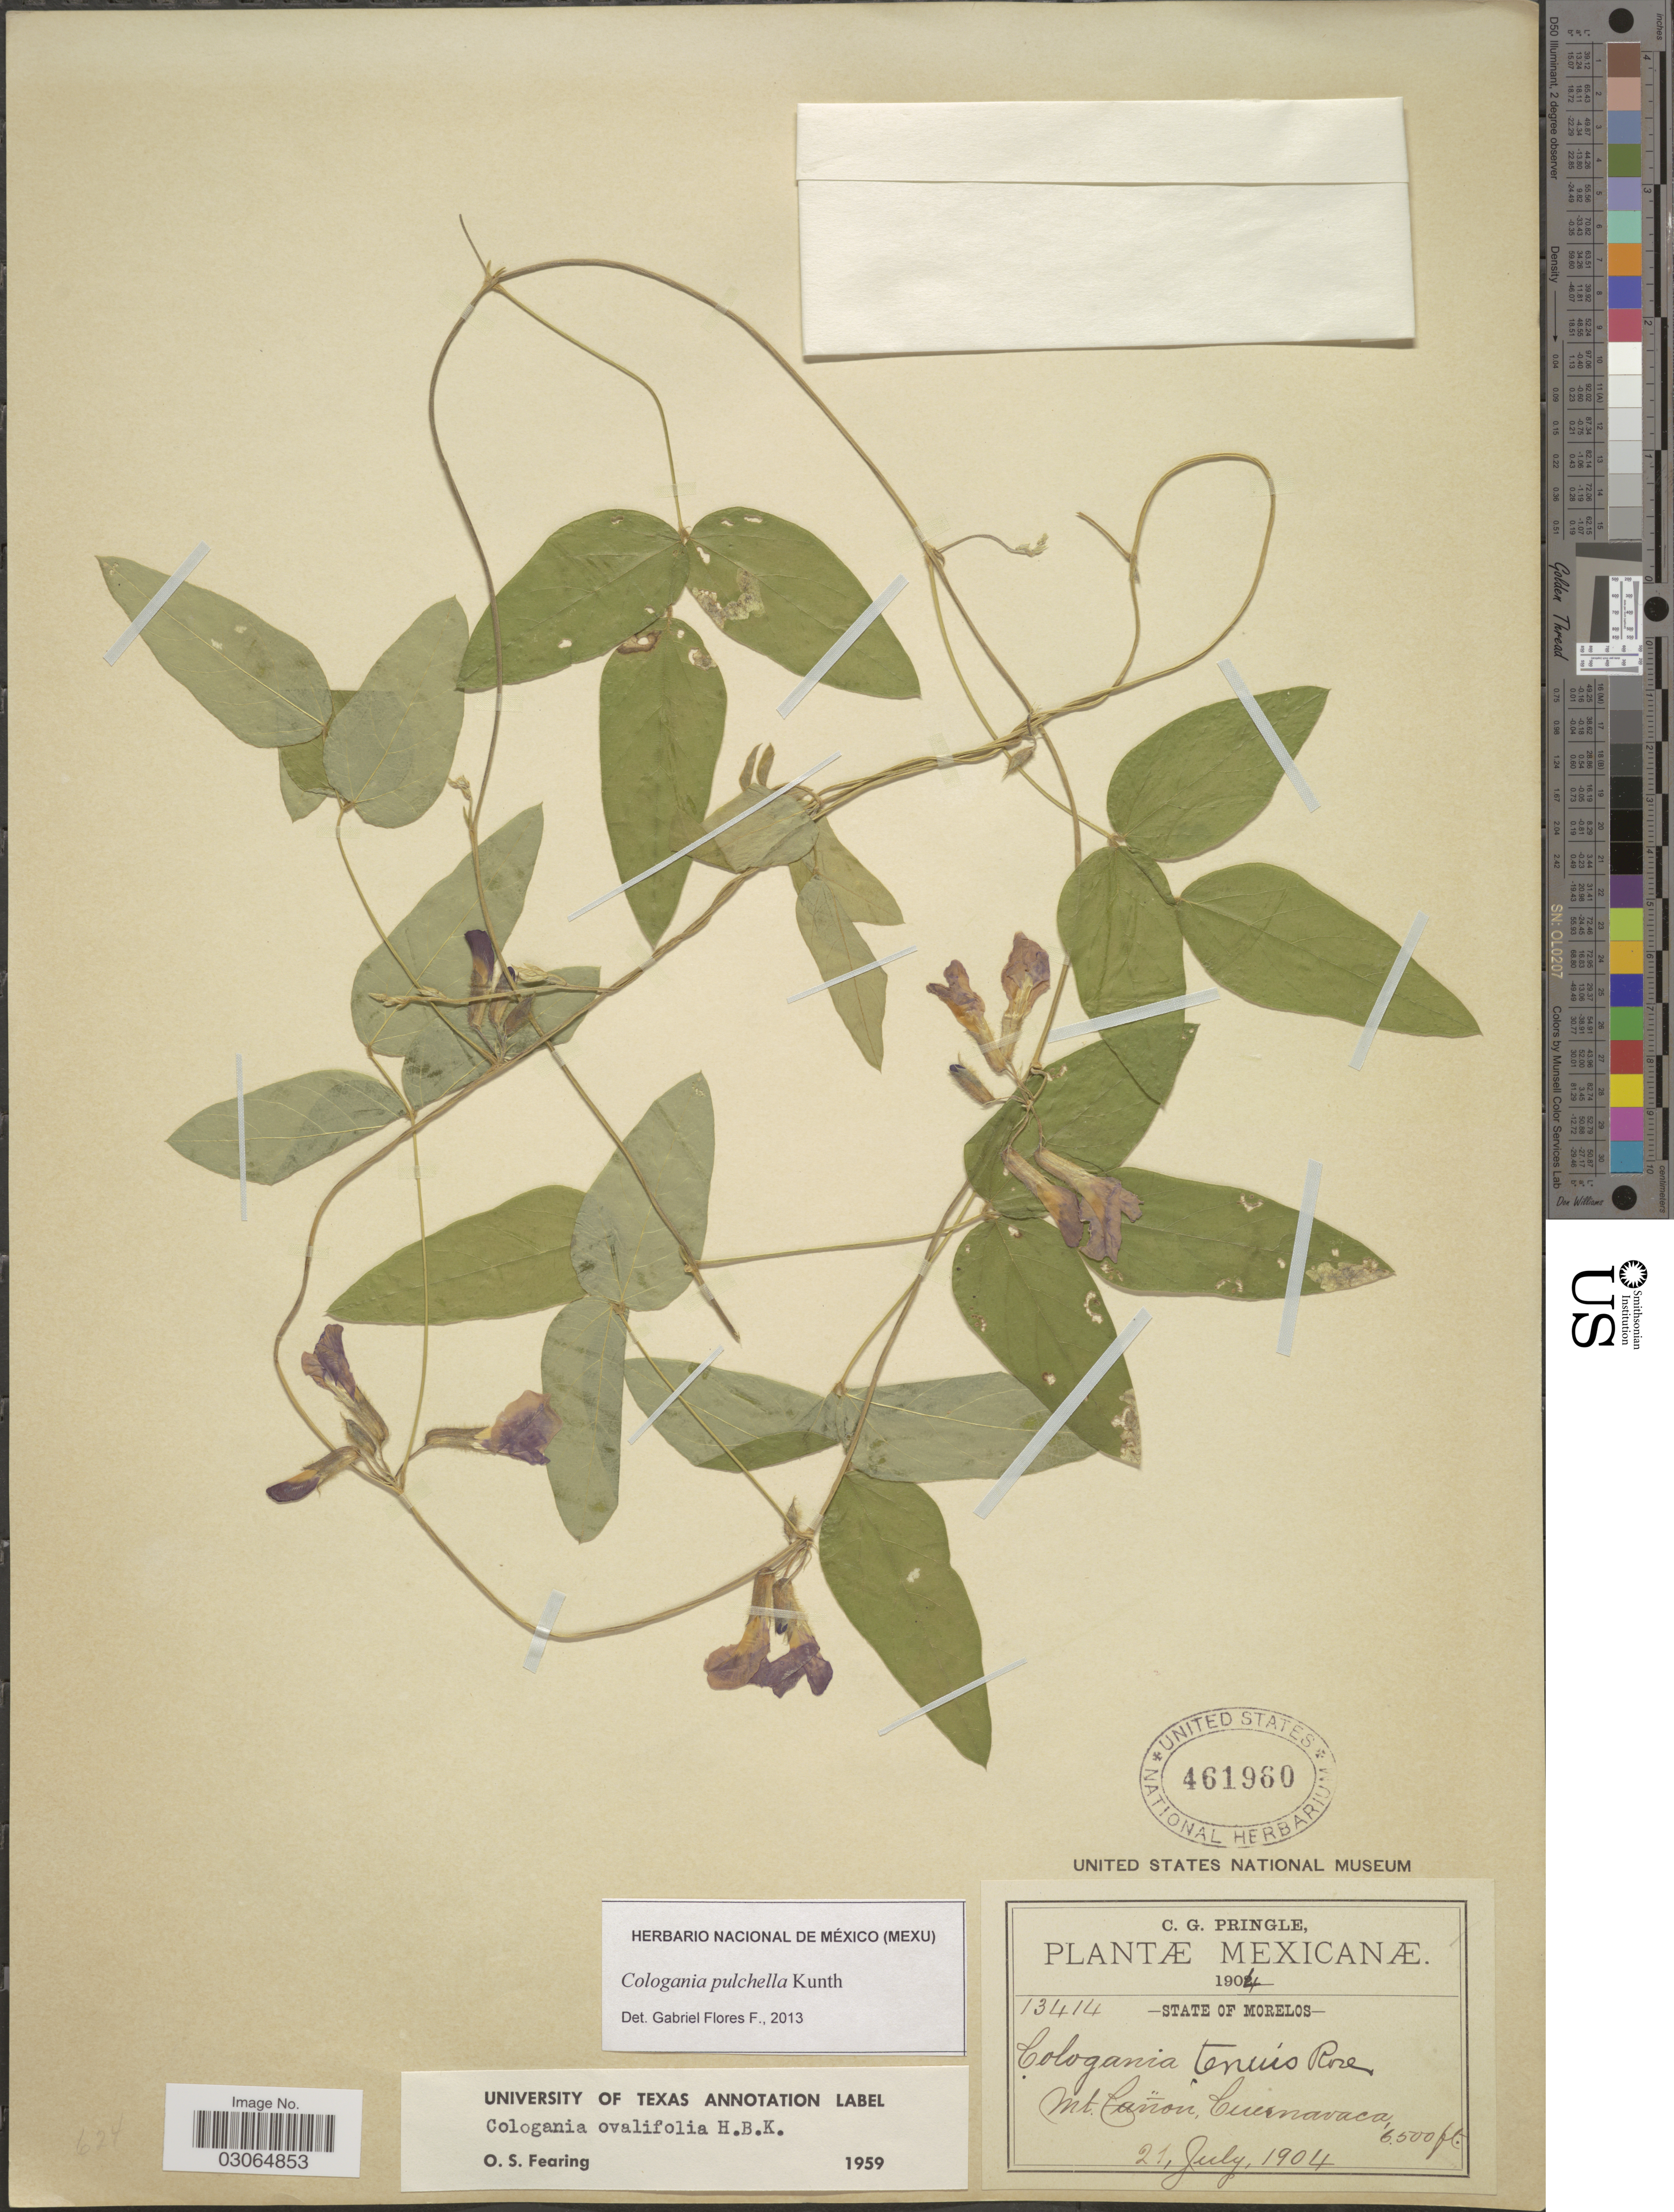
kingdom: Plantae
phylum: Tracheophyta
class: Magnoliopsida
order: Fabales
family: Fabaceae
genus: Cologania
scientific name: Cologania broussonetii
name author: (Balb.) DC.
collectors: C. G. Pringle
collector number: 13414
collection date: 1904-07-21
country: Mexico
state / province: Morelos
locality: Mt. Cañon, Cuernavaca.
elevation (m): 1981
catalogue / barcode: US 461960